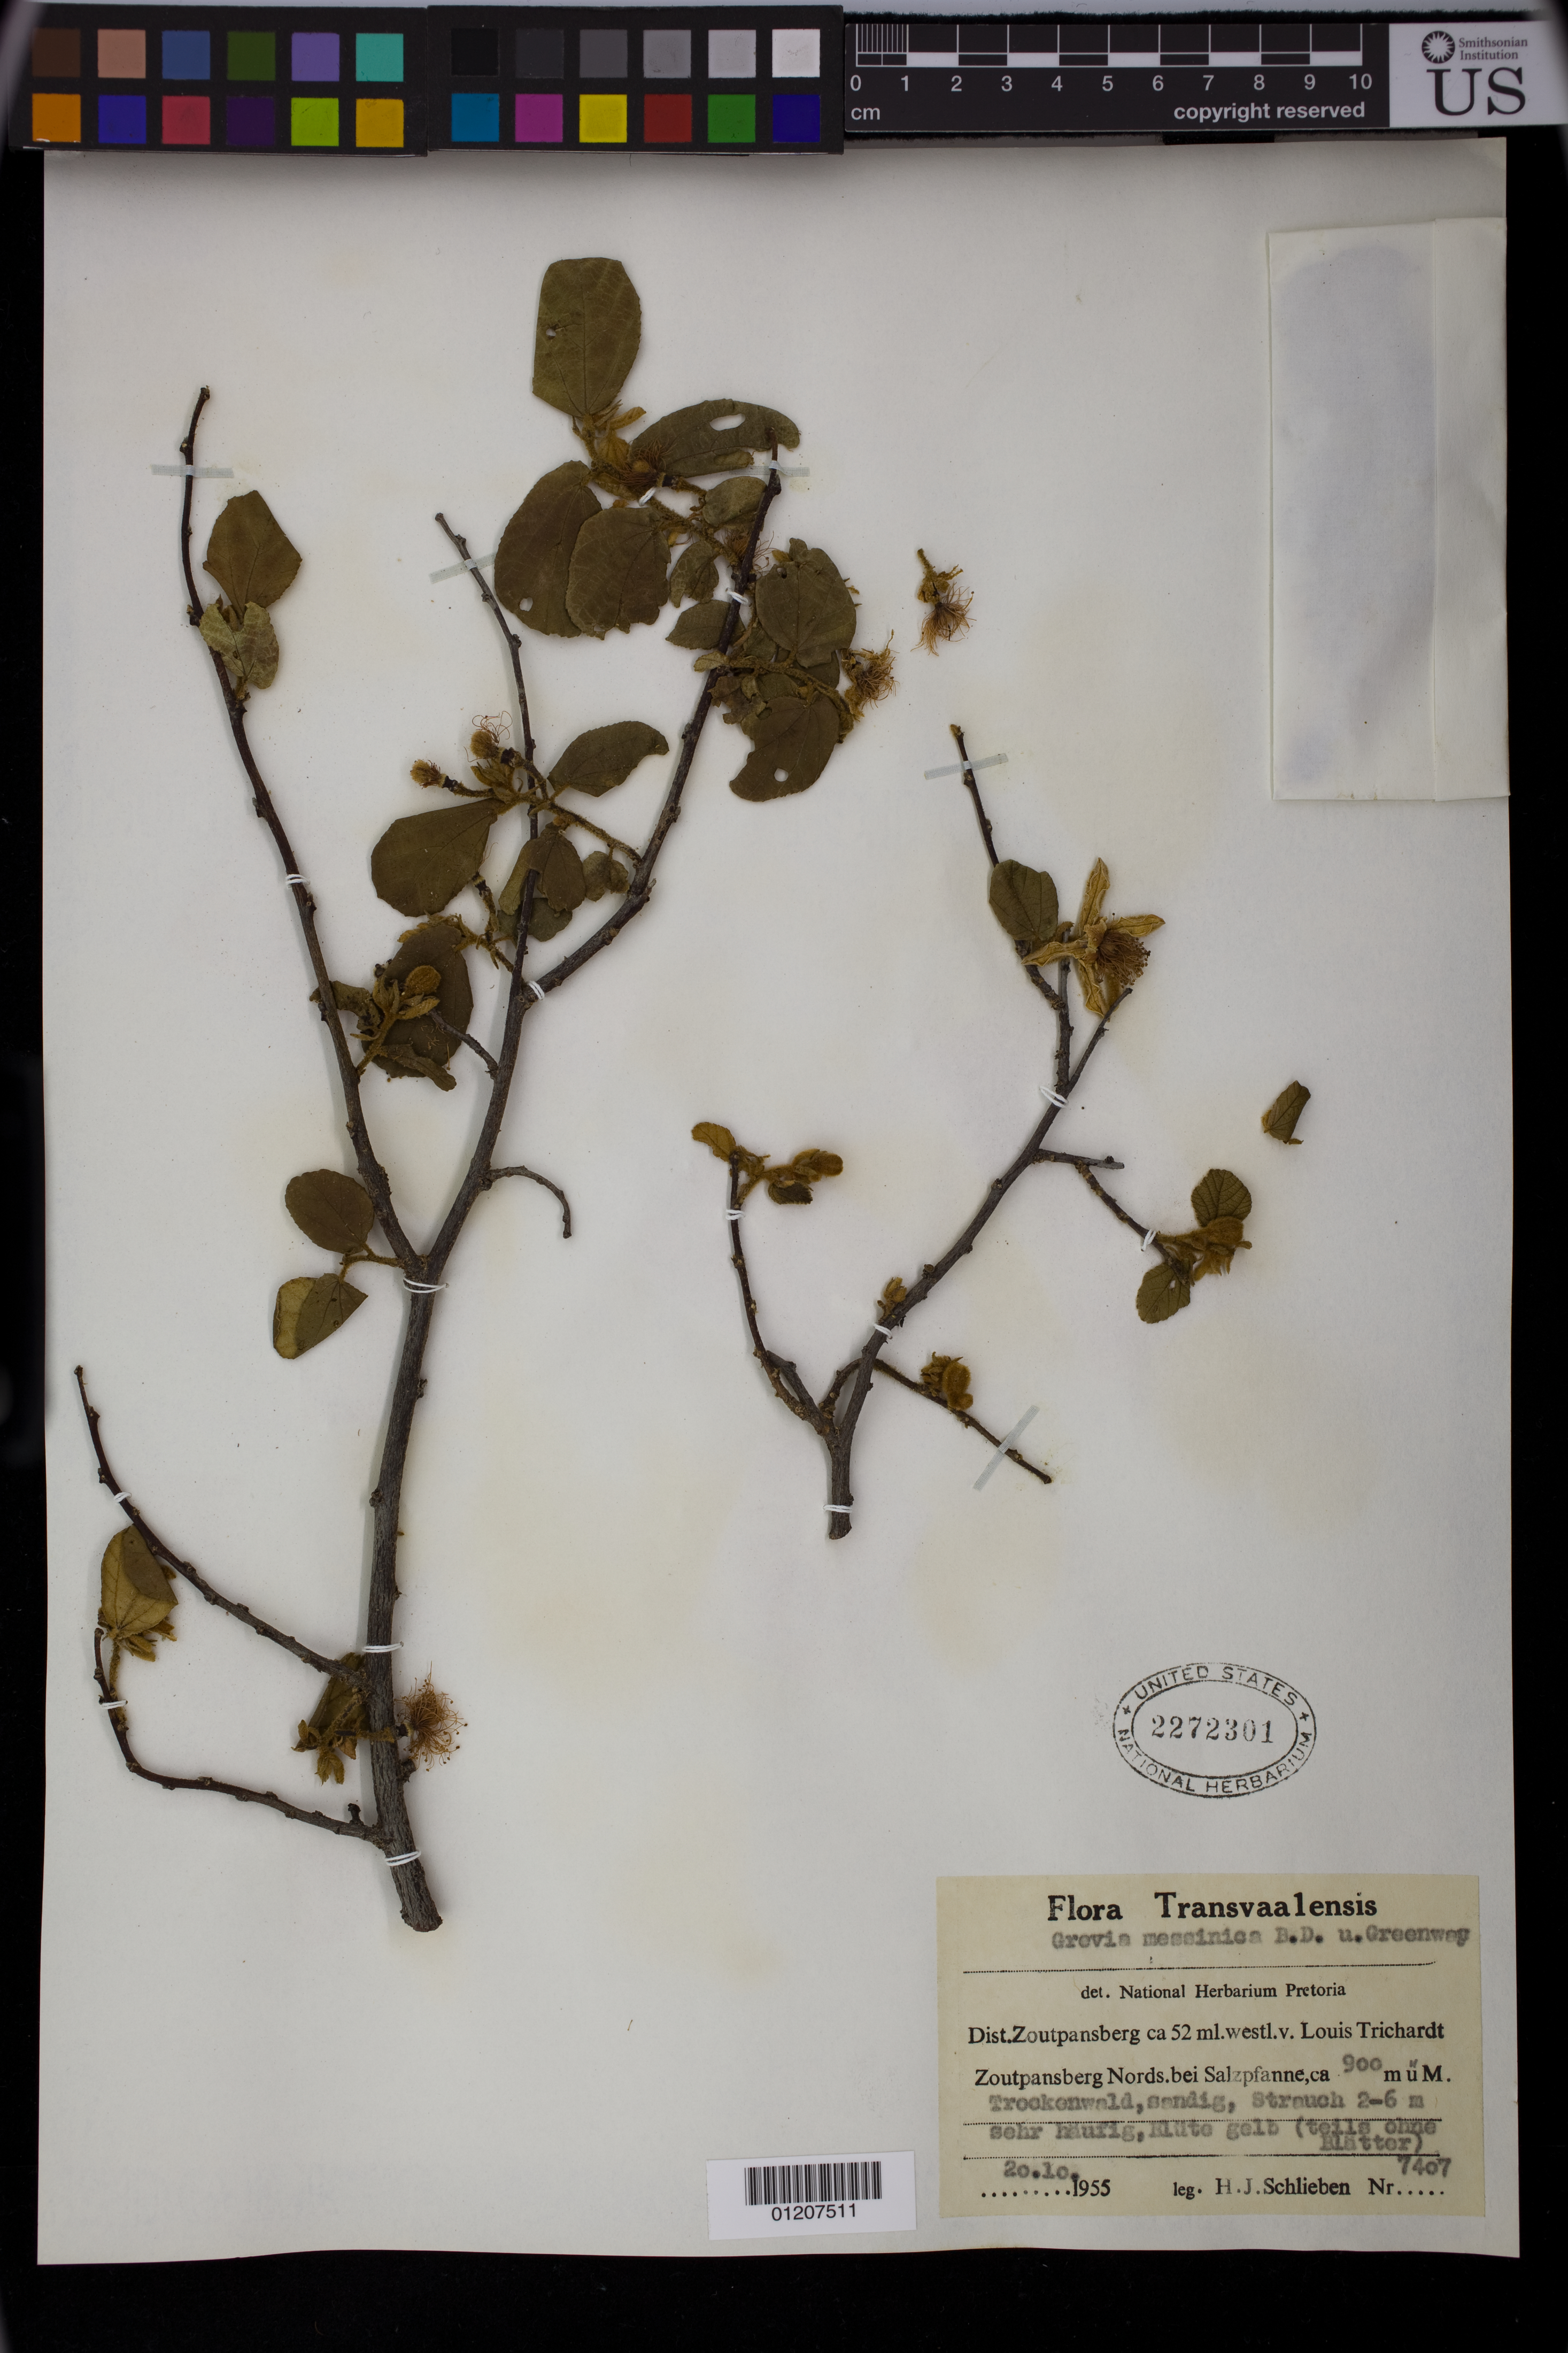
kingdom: Plantae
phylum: Tracheophyta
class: Magnoliopsida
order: Malvales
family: Malvaceae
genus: Grewia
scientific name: Grewia hexamita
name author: Burret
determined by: Jourdain-Fievet, L.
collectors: H. J. Schlieben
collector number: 7407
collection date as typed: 20 Oct 1955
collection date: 1955-10-20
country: South Africa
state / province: Limpopo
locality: ca 52 m. westl.v. Louis Trichardt Zoutpansberg Nords. bei Salzpfanne,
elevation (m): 900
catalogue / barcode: US 2272301